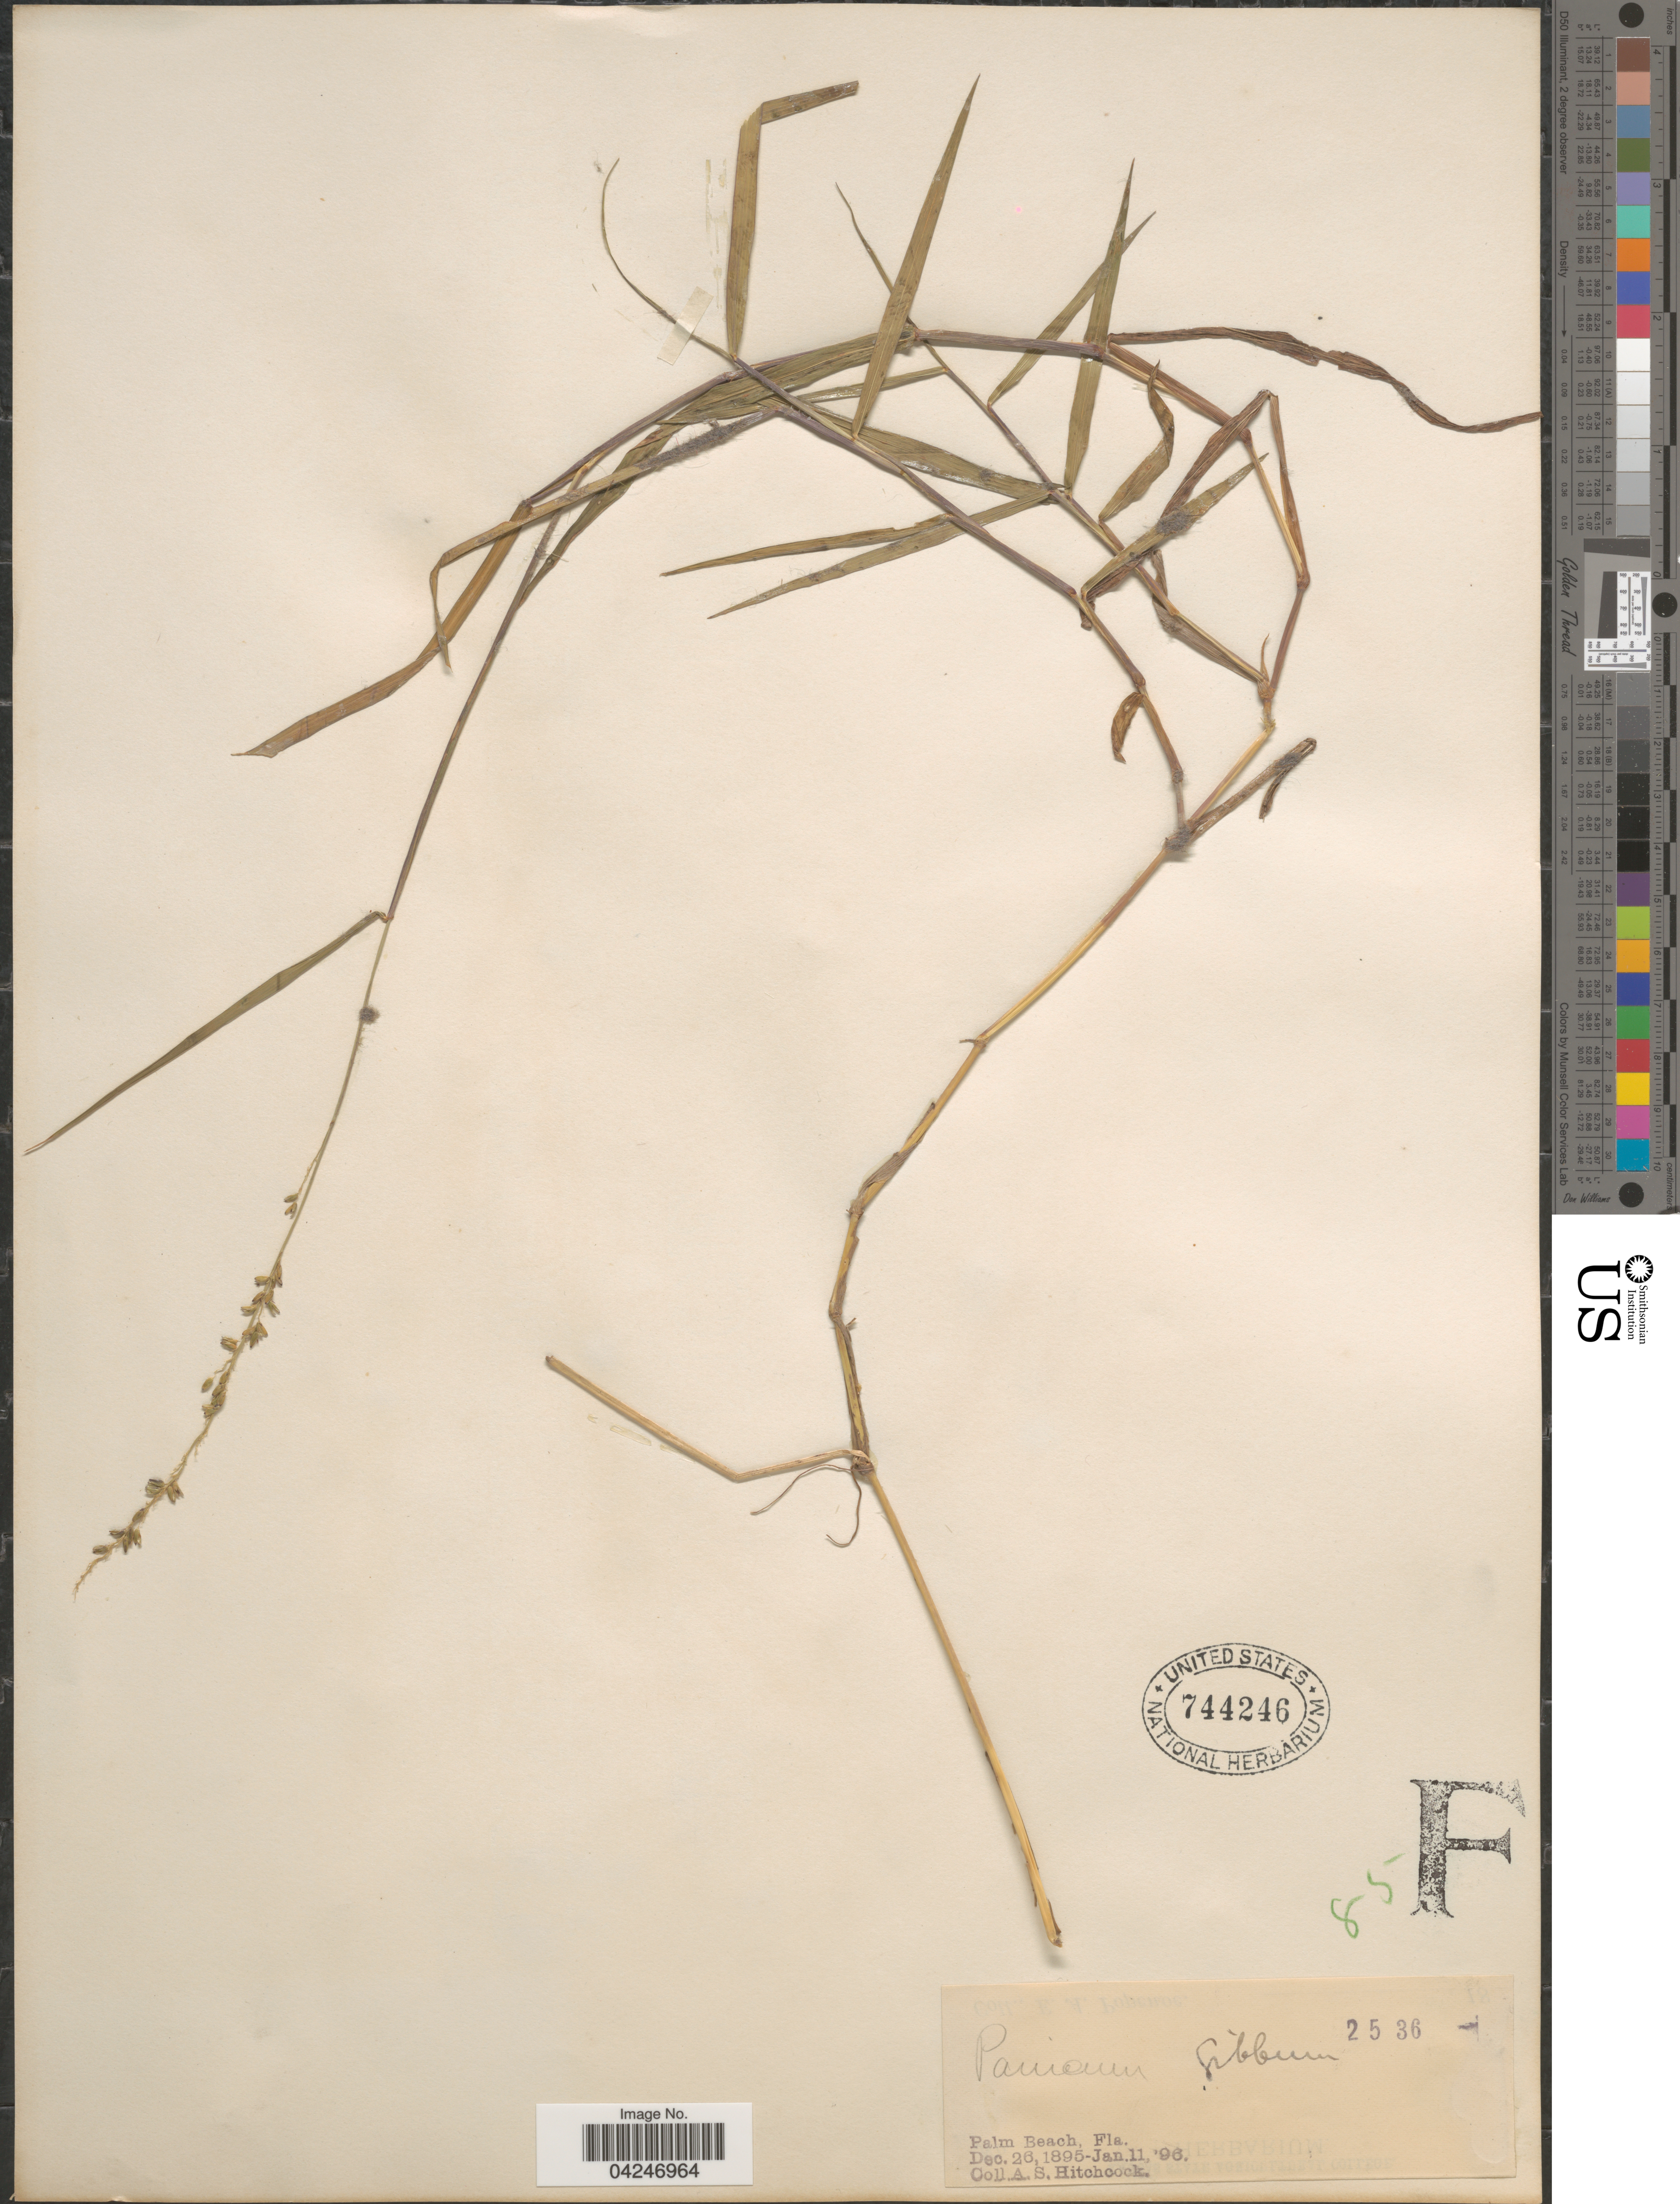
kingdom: Plantae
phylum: Tracheophyta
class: Liliopsida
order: Poales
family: Poaceae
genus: Sacciolepis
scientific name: Sacciolepis striata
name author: (L.) Nash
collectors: A. S. Hitchcock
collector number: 2536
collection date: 1895-12-26/1896-01-11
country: United States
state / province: Florida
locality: Palm Beach.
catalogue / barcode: US 744246